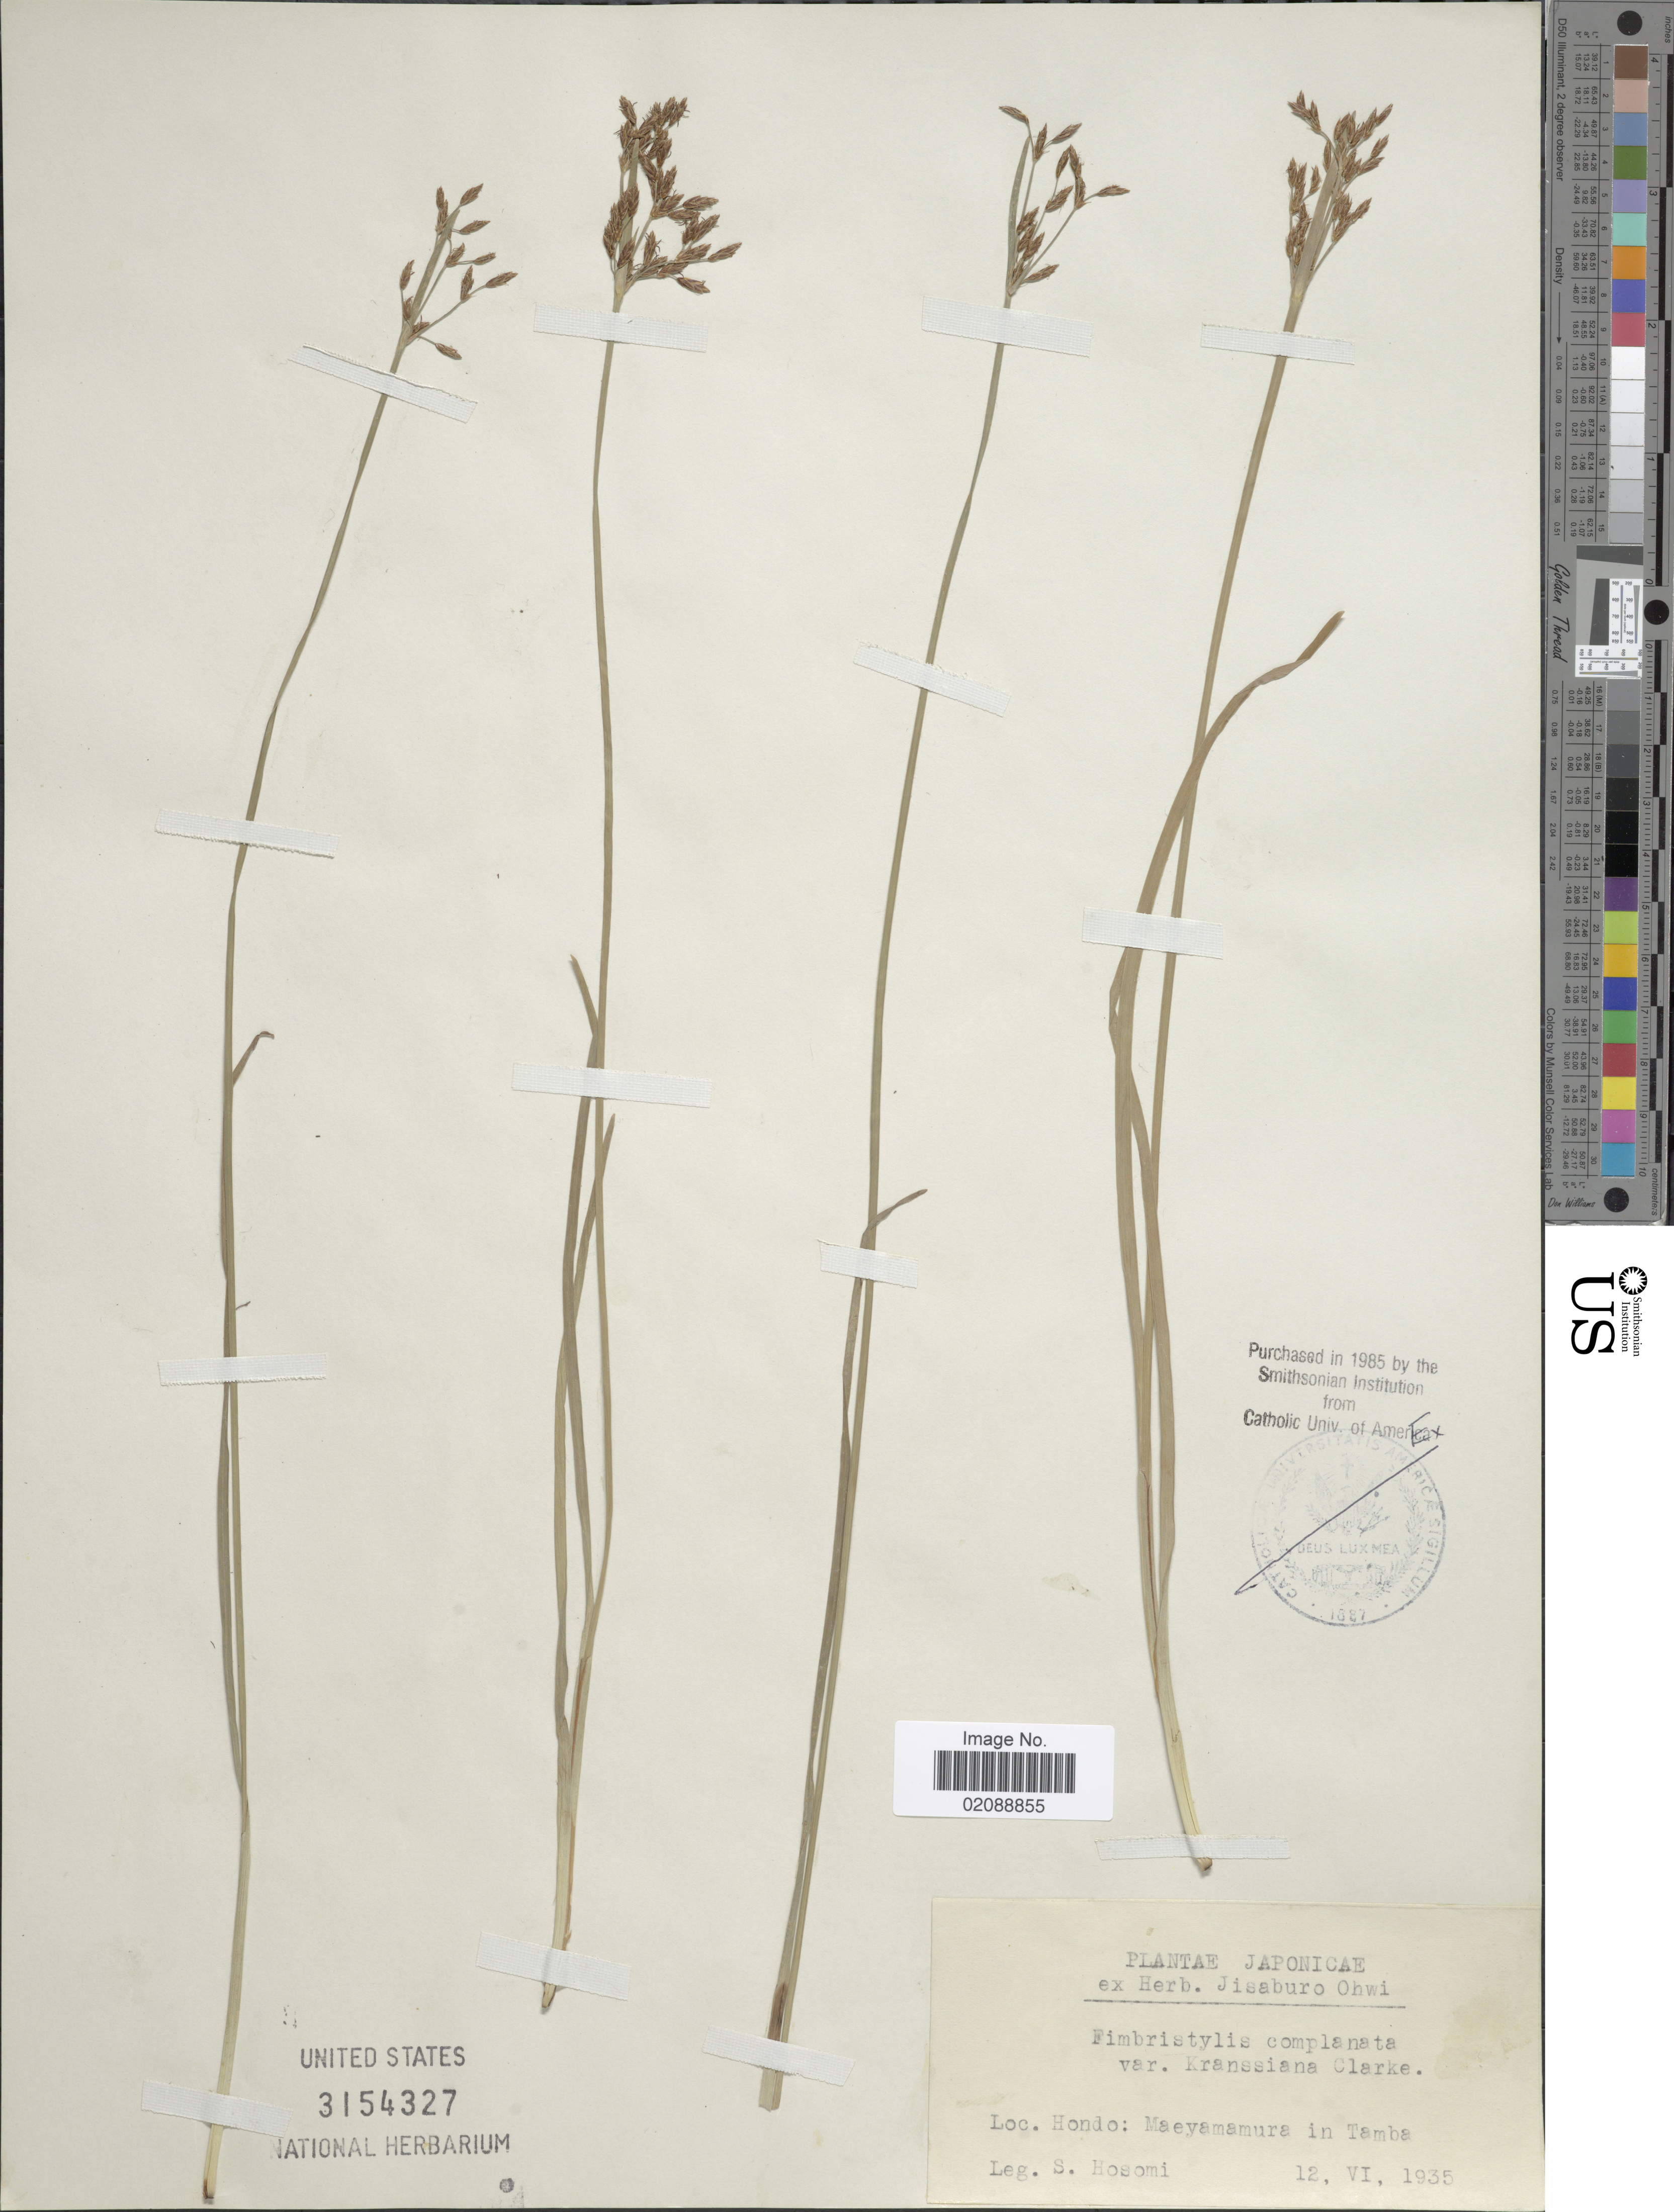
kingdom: Plantae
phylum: Tracheophyta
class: Liliopsida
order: Poales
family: Cyperaceae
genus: Fimbristylis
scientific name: Fimbristylis complanata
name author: (Retz.) Link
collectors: S. Hosomi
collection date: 1935-06-12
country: Japan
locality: Japonicae, Hondo: Maeyamura in Tamba.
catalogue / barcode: US 3154327